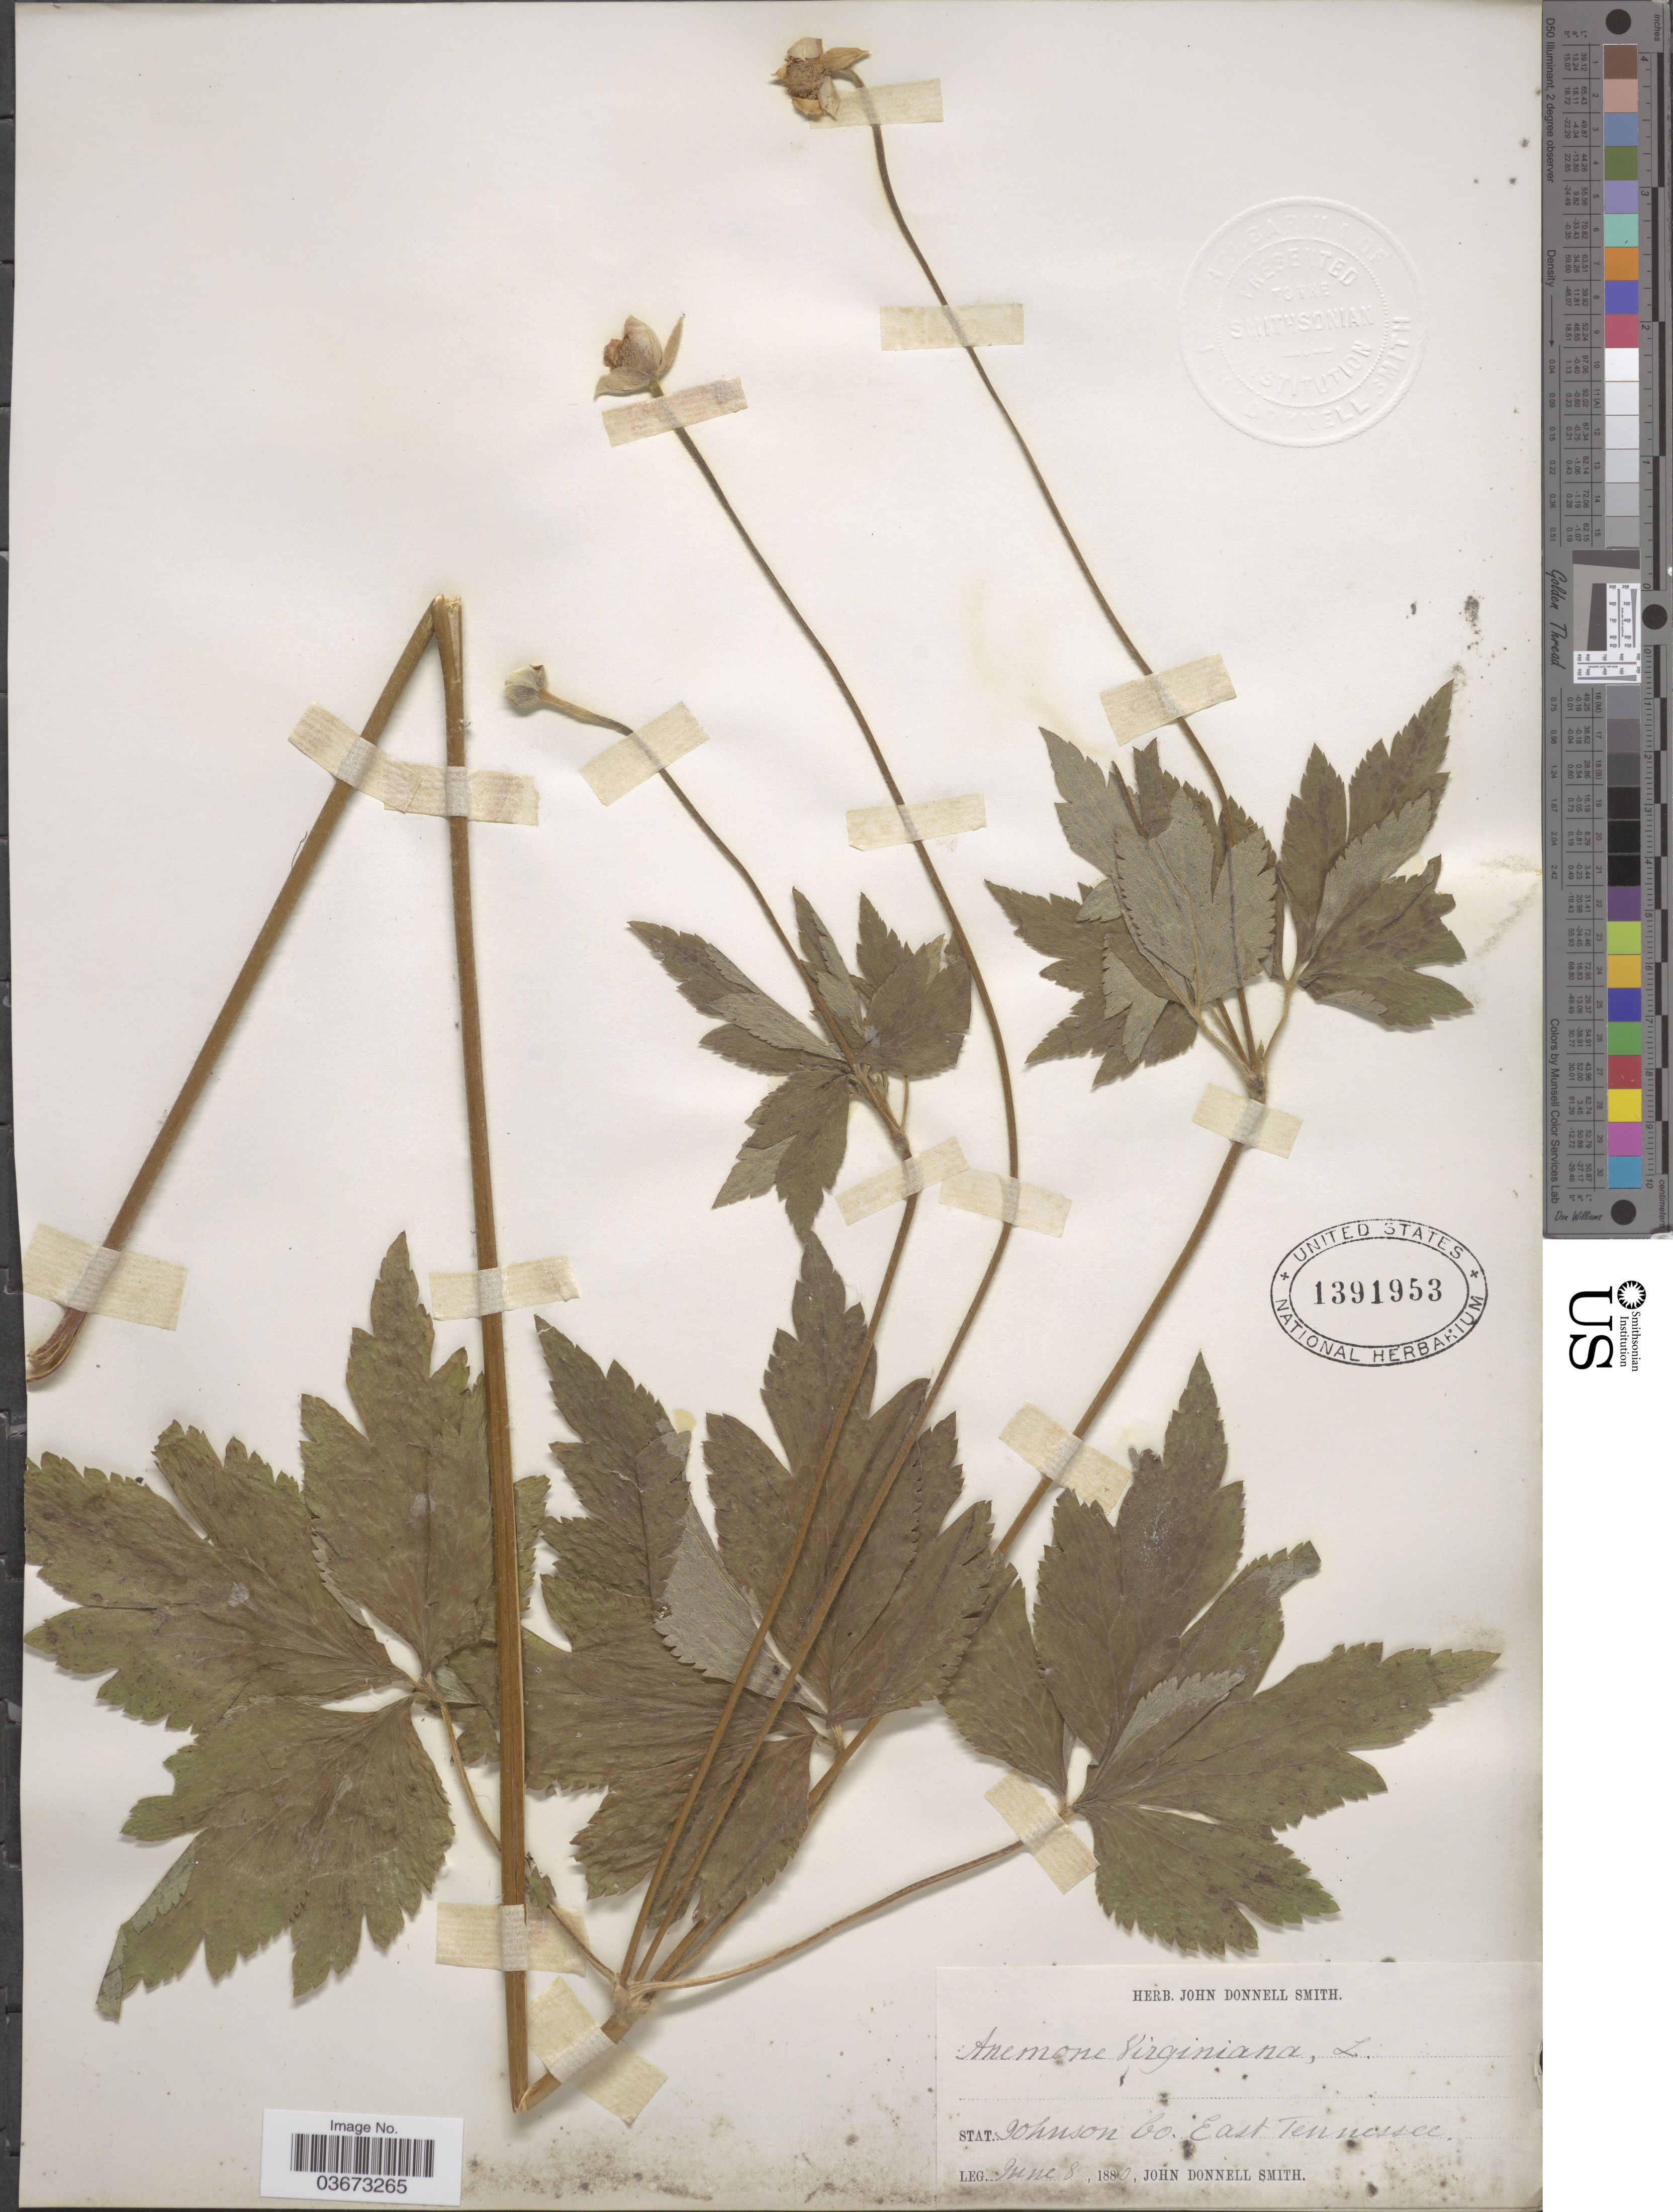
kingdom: Plantae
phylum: Tracheophyta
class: Magnoliopsida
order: Ranunculales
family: Ranunculaceae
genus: Anemone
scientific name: Anemone virginiana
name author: L.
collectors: J. Donnell Smith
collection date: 1880-06-08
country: United States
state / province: Tennessee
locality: Stat. Johnson Co. East Tennessee.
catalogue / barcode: US 1391953